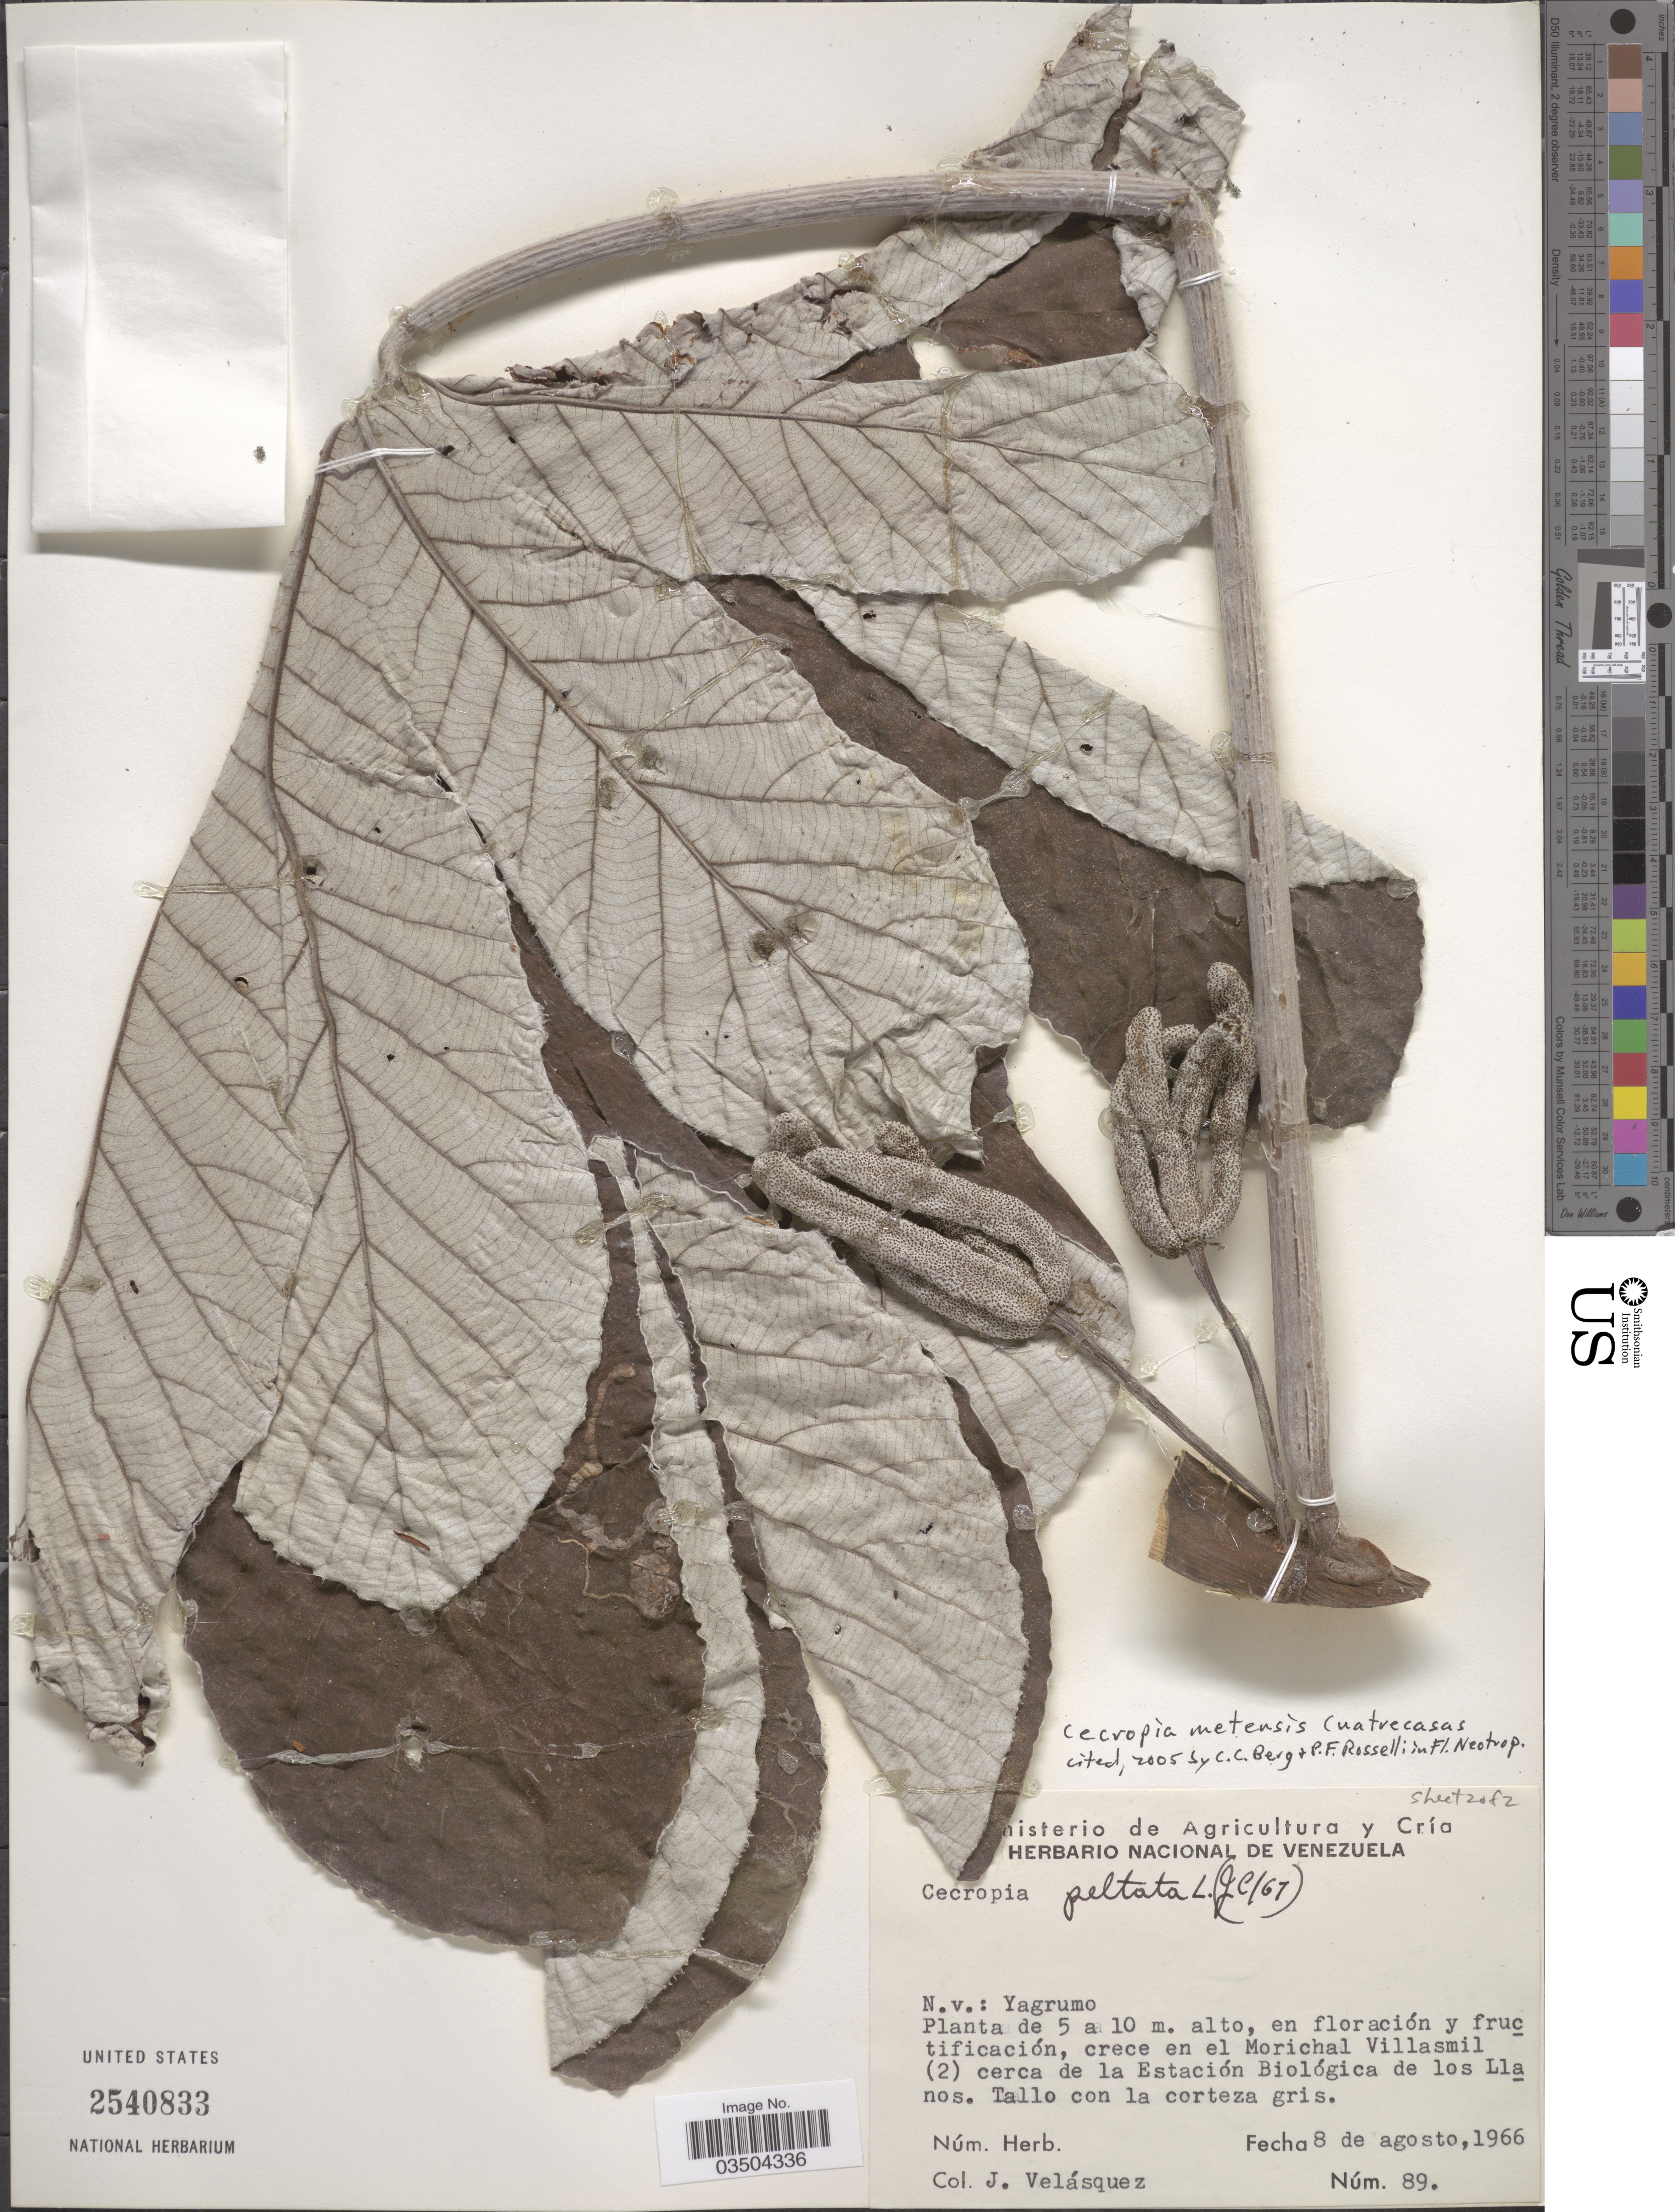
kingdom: Plantae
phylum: Tracheophyta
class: Magnoliopsida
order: Rosales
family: Urticaceae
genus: Cecropia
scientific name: Cecropia metensis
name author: Cuatrec.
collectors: J. Velasquez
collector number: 89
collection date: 1966-08-08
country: Venezuela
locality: Crece en el Morichal Villasmil (2) cerca de la Estación Biológica de los Llanos.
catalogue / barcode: US 2540833